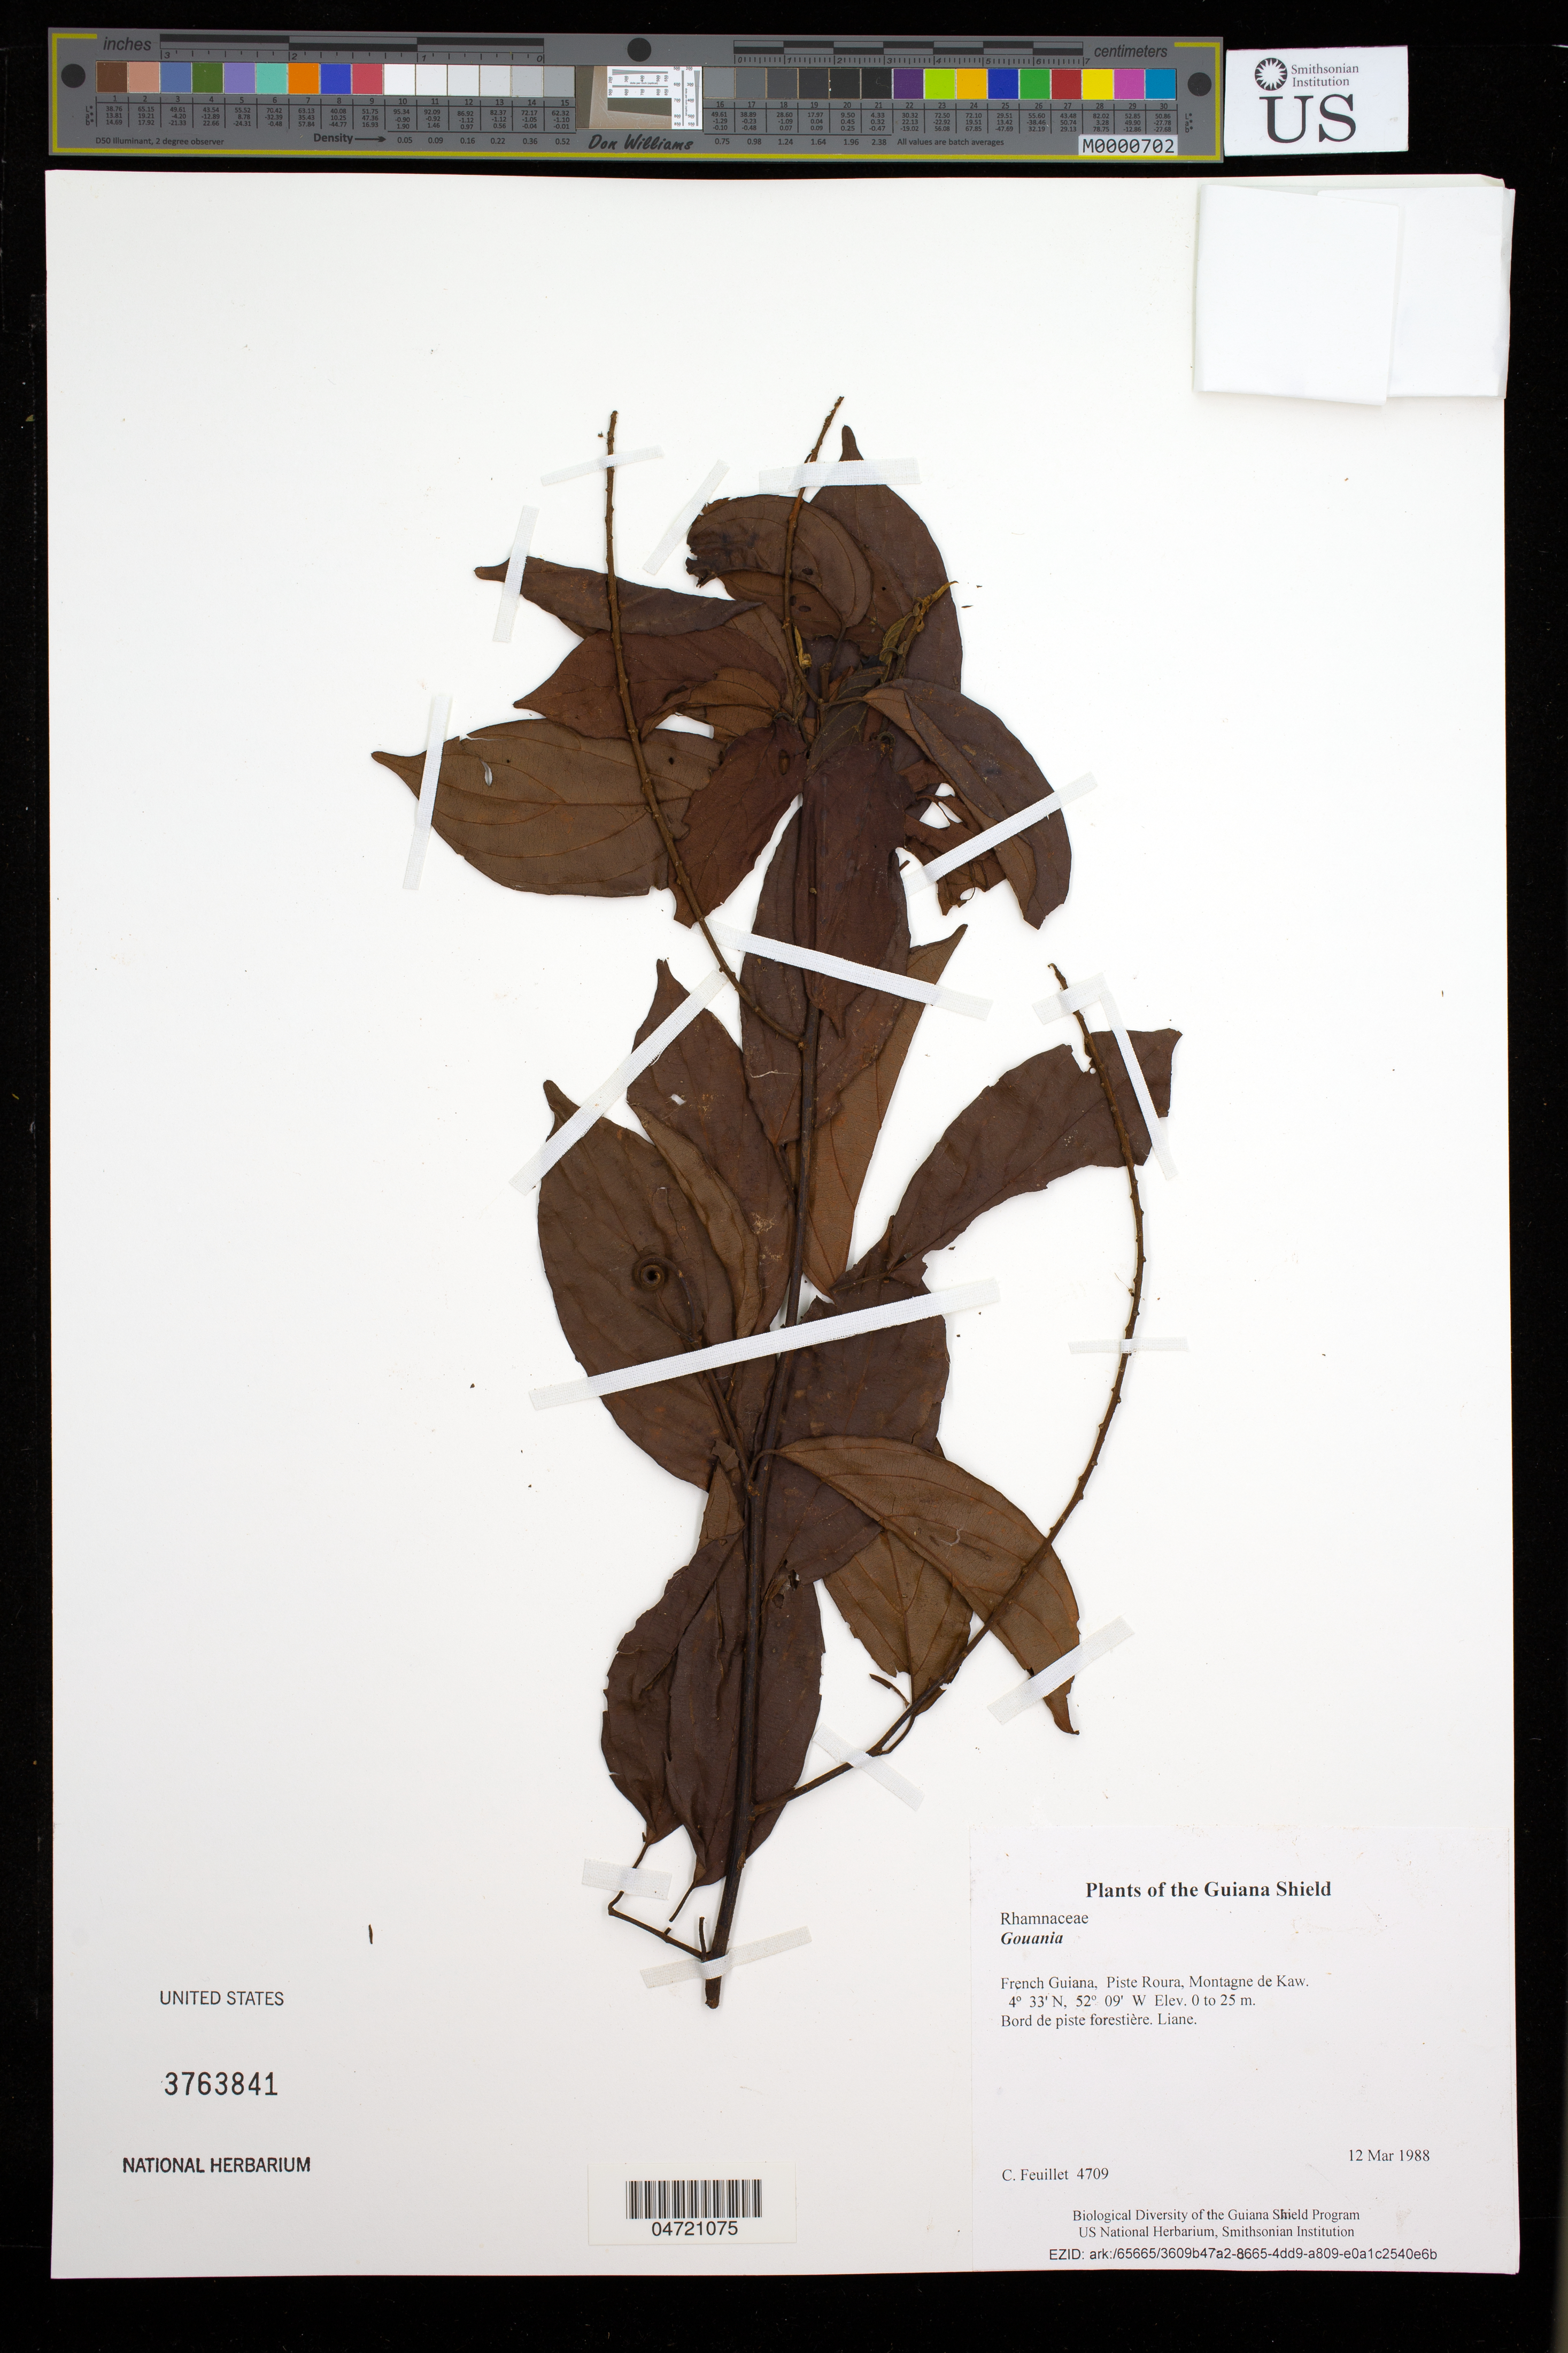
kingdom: Plantae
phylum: Tracheophyta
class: Magnoliopsida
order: Rosales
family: Rhamnaceae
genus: Gouania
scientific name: Gouania sp.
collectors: C. Feuillet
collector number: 4709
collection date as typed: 12 Mar 1988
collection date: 1988-03-12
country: French Guiana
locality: Piste Roura, Montagne de Kaw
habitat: Bord de piste forestière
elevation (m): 0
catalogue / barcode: US 3763841